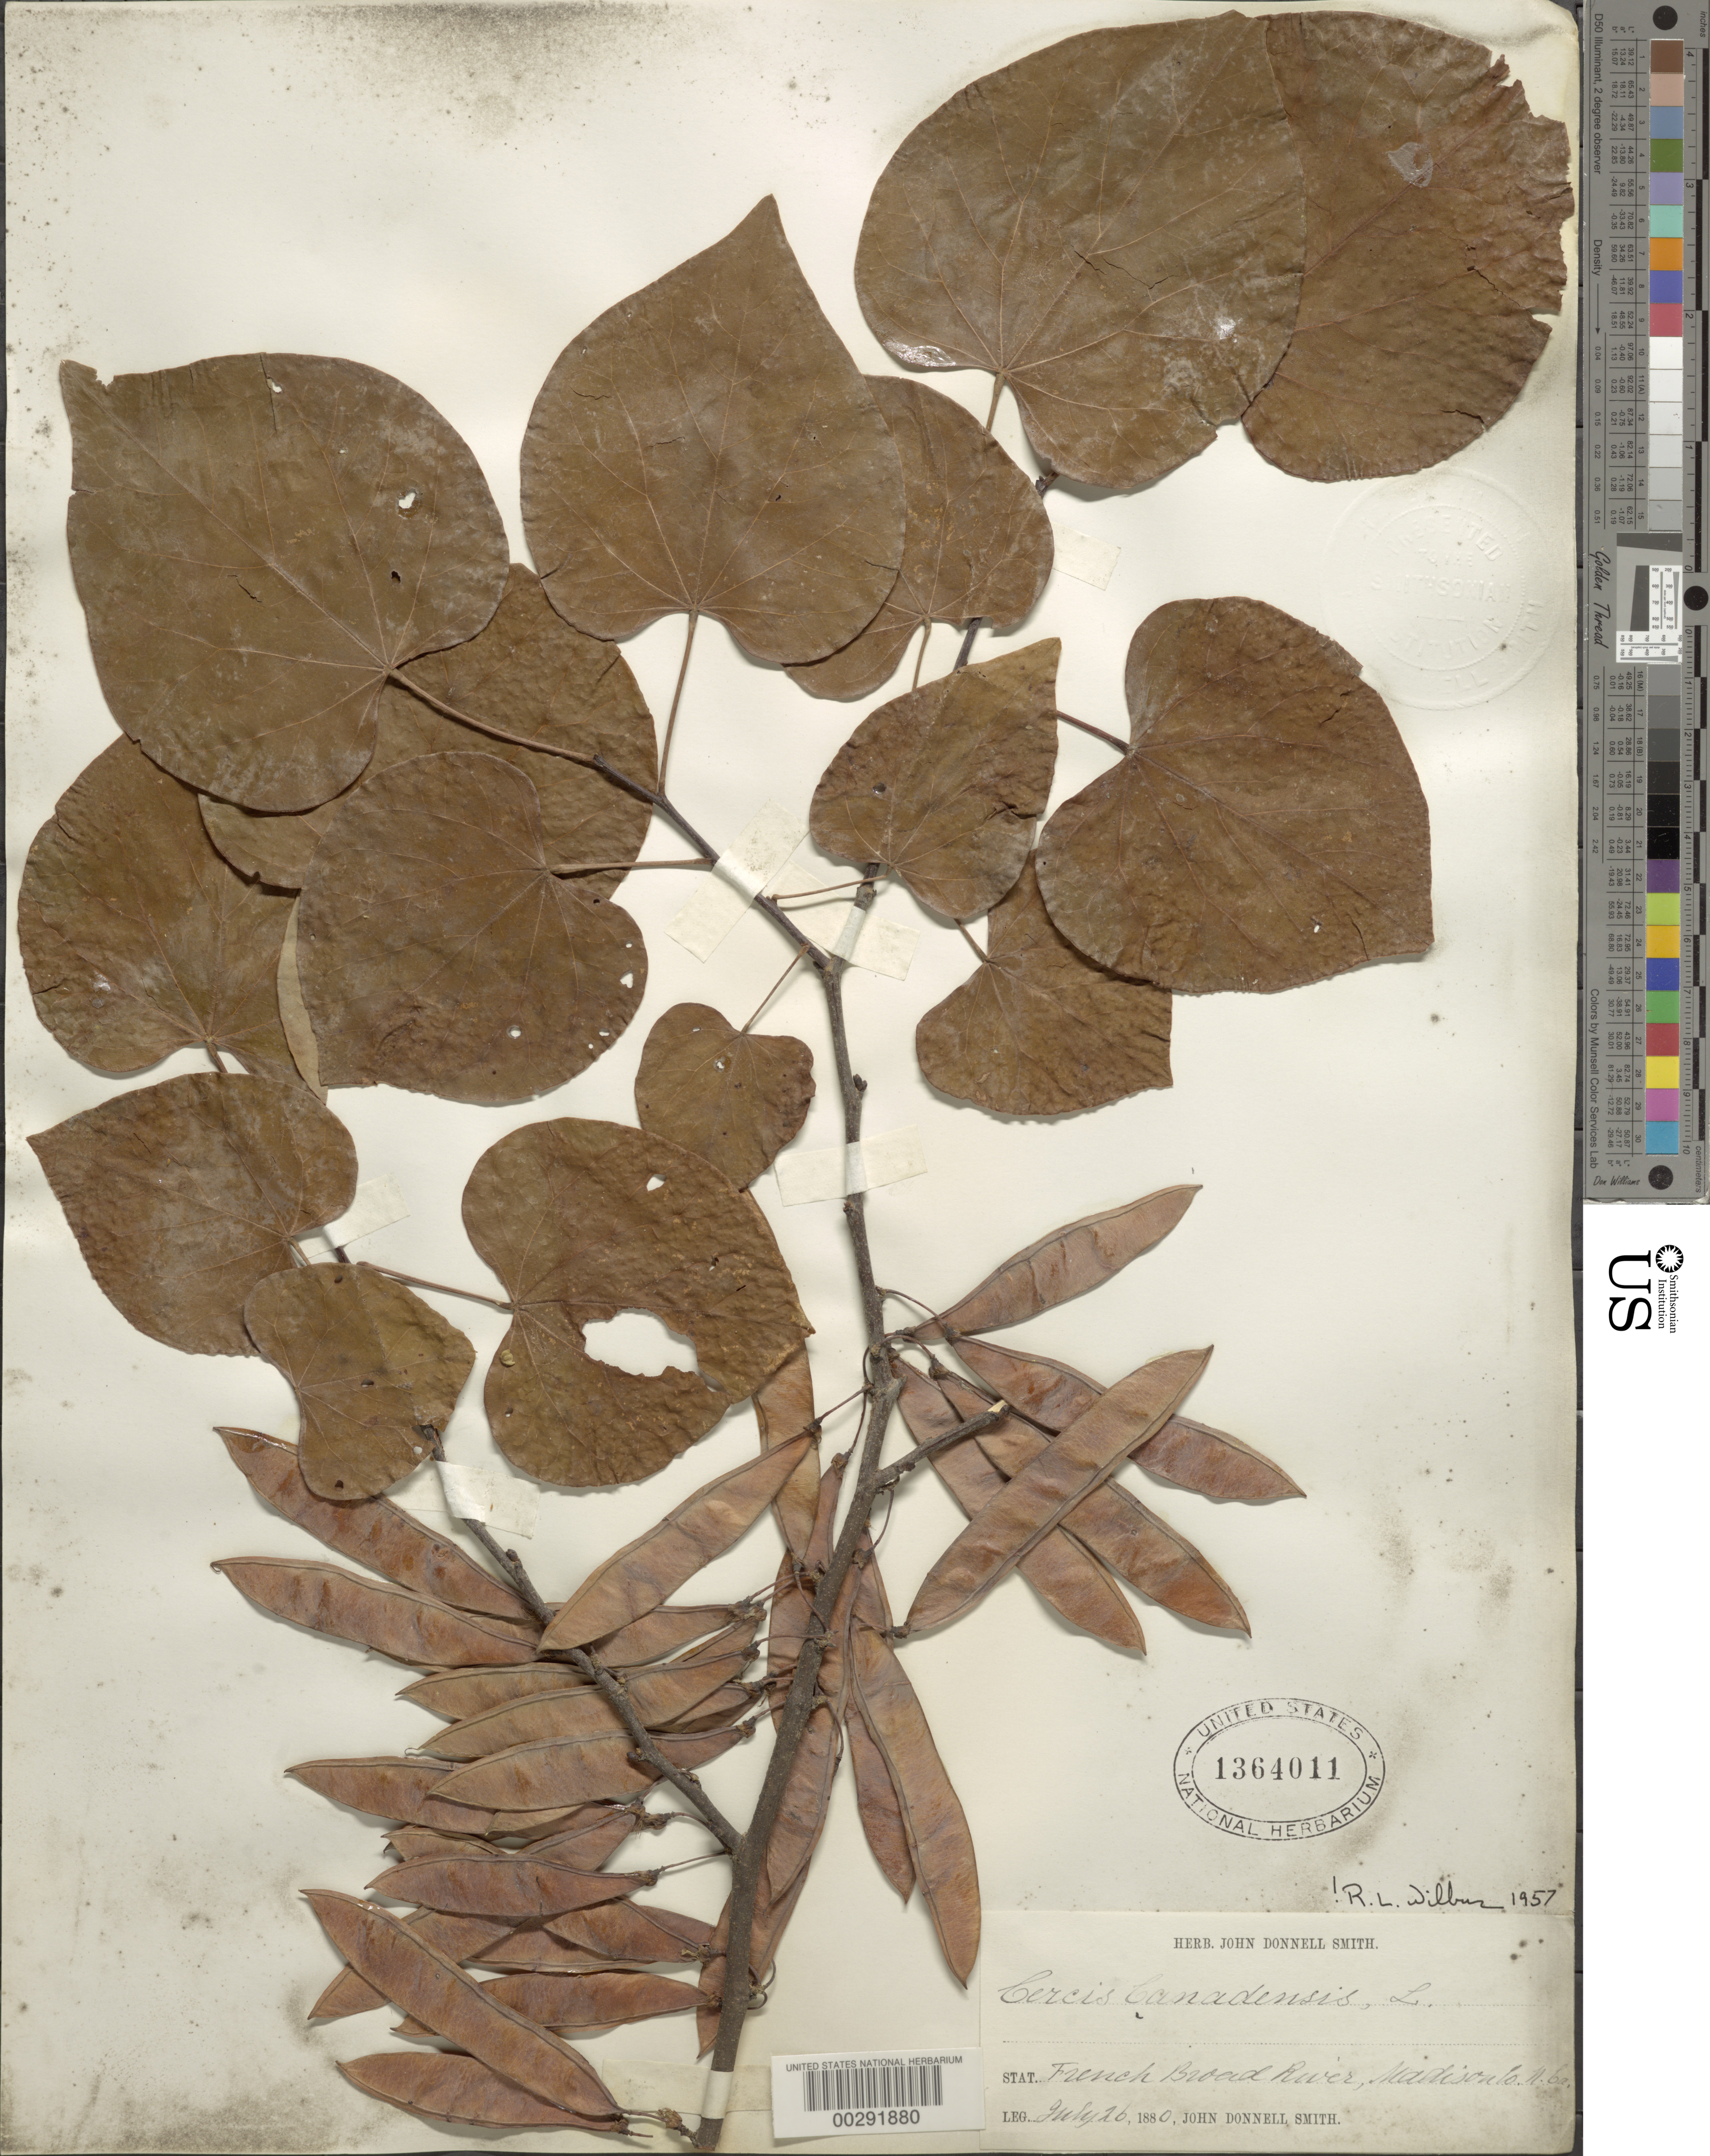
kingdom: Plantae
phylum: Tracheophyta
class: Magnoliopsida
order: Fabales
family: Fabaceae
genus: Cercis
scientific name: Cercis canadensis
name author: L.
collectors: J. Donnell Smith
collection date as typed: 26 Jul 1880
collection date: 1880-07-26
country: United States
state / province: North Carolina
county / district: Madison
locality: French broad river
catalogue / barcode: US 1364011